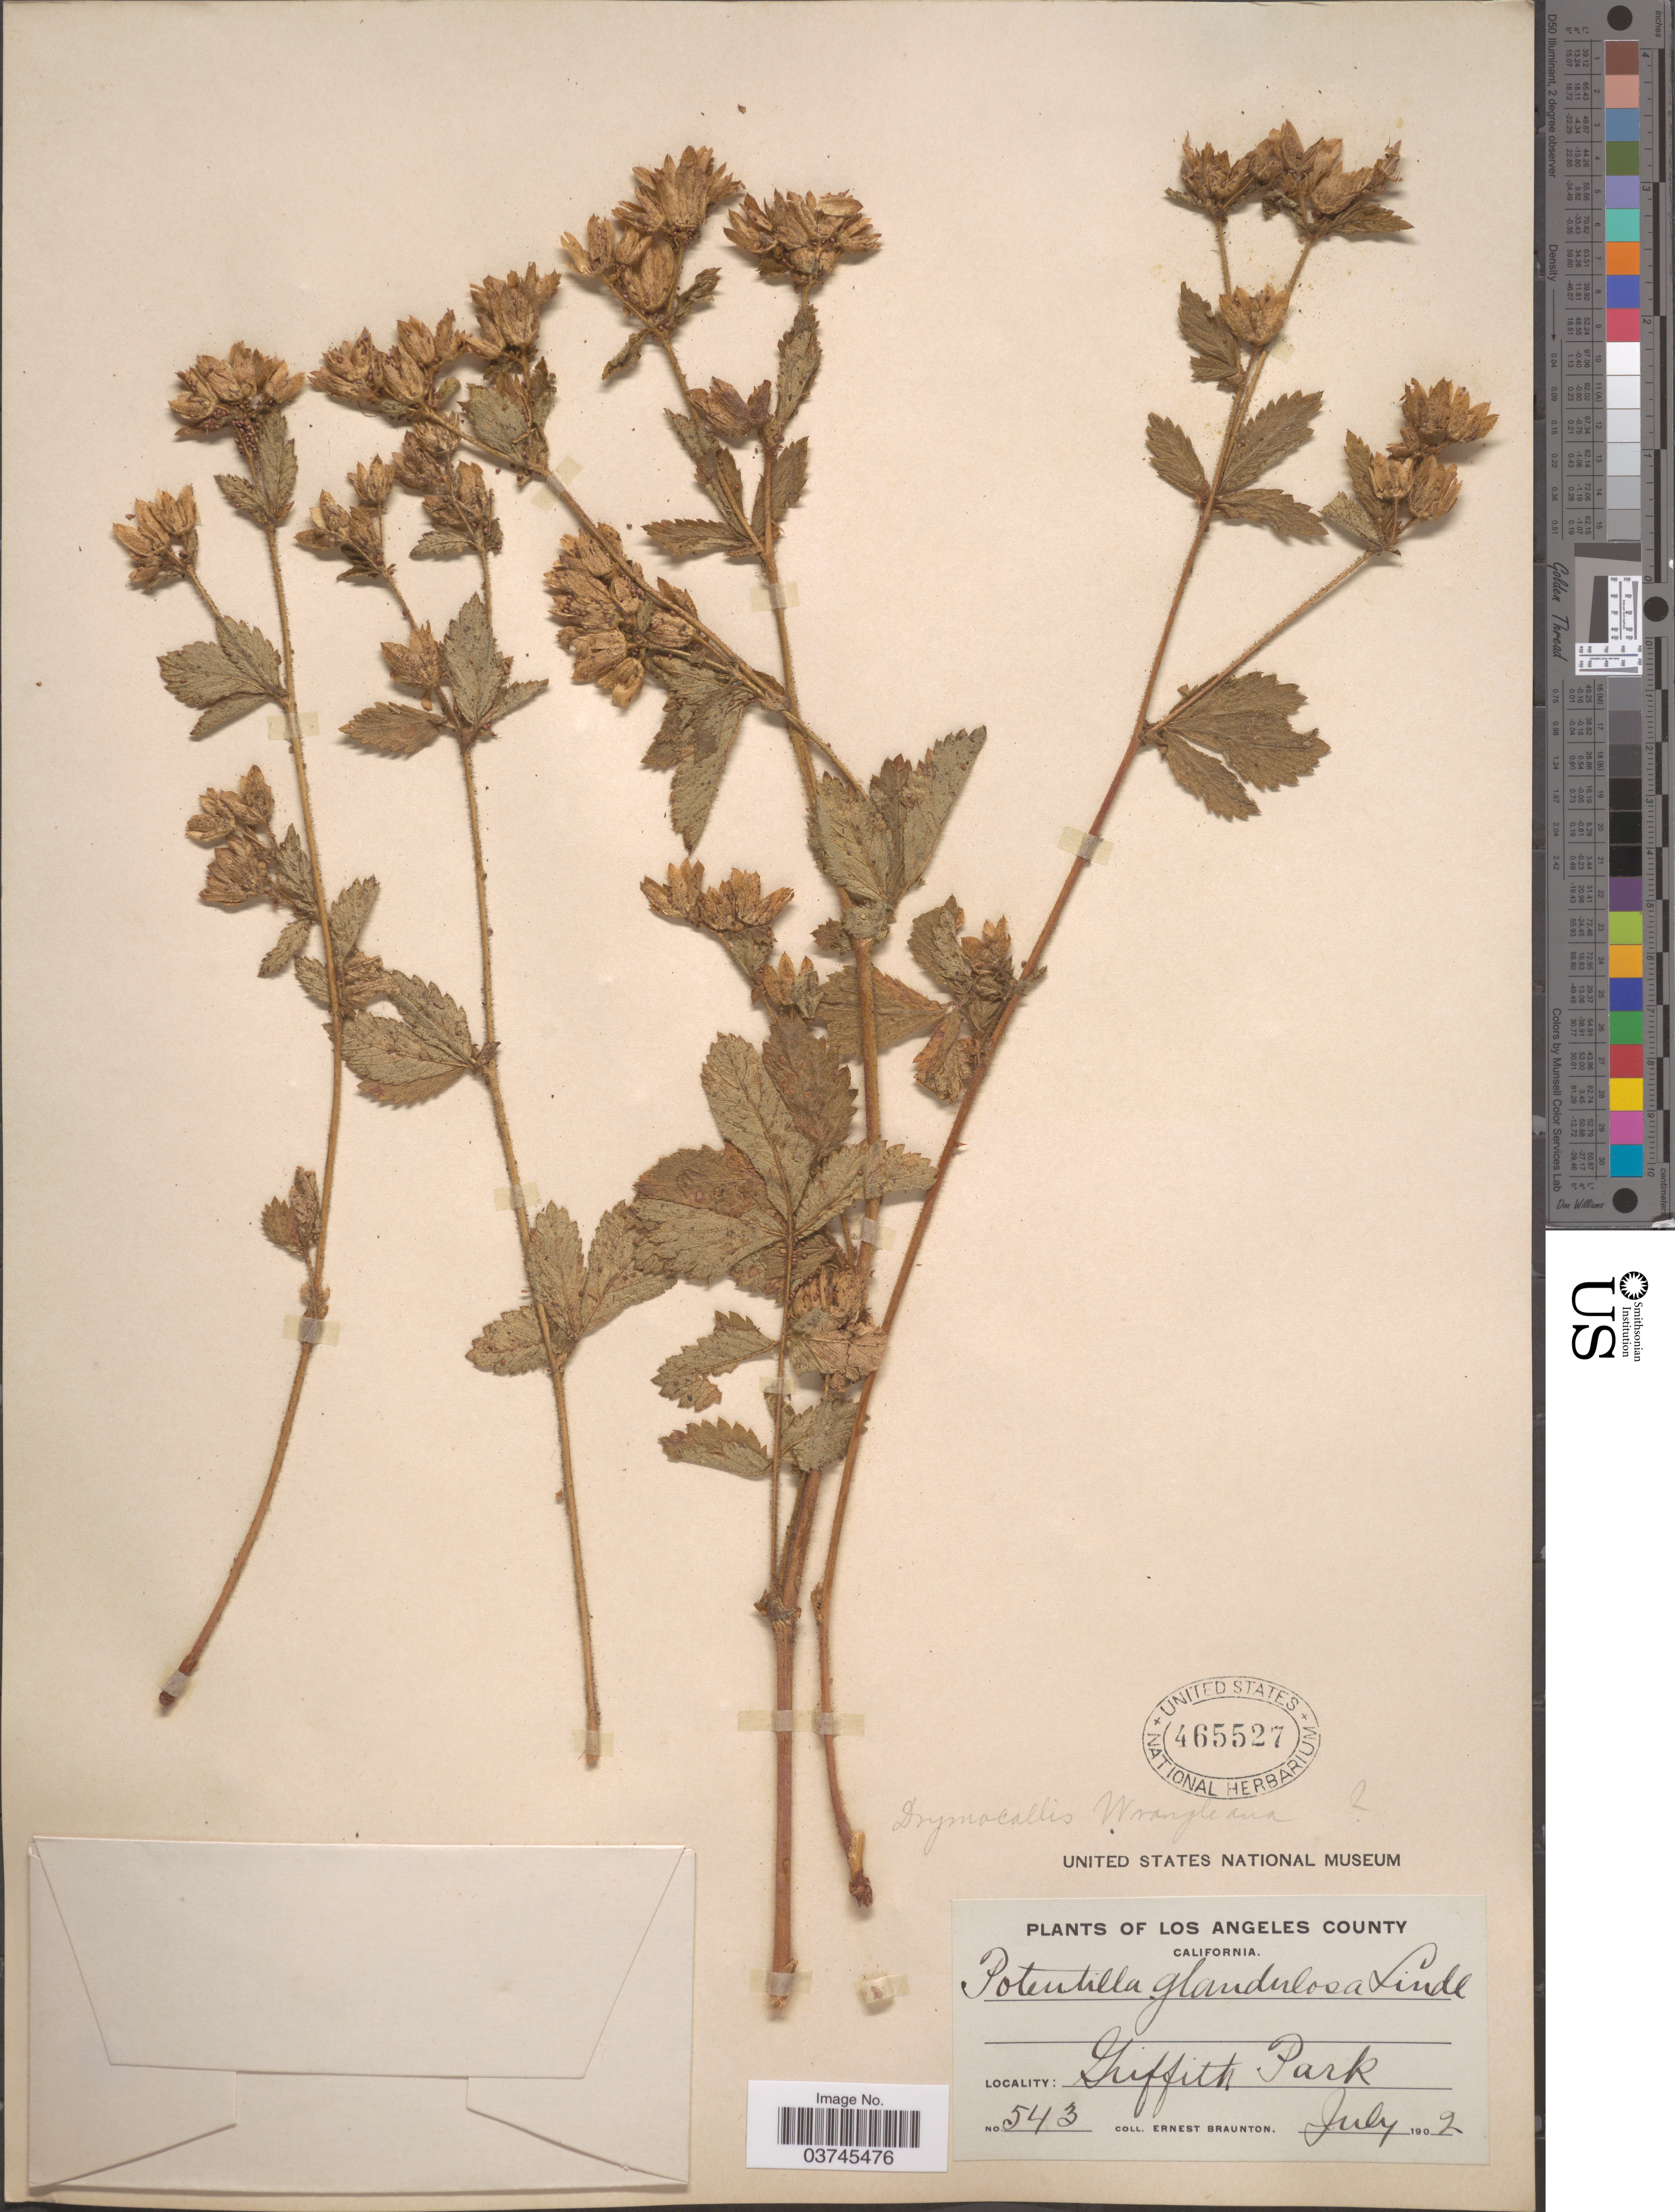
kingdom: Plantae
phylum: Tracheophyta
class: Magnoliopsida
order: Rosales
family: Rosaceae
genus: Drymocallis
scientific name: Drymocallis glandulosa var. wrangelliana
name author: (Greene) Ertter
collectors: E. Braunton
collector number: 543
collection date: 1902-07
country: United States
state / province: California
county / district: Los Angeles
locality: Los Angeles County. Griffith Park.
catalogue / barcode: US 465527